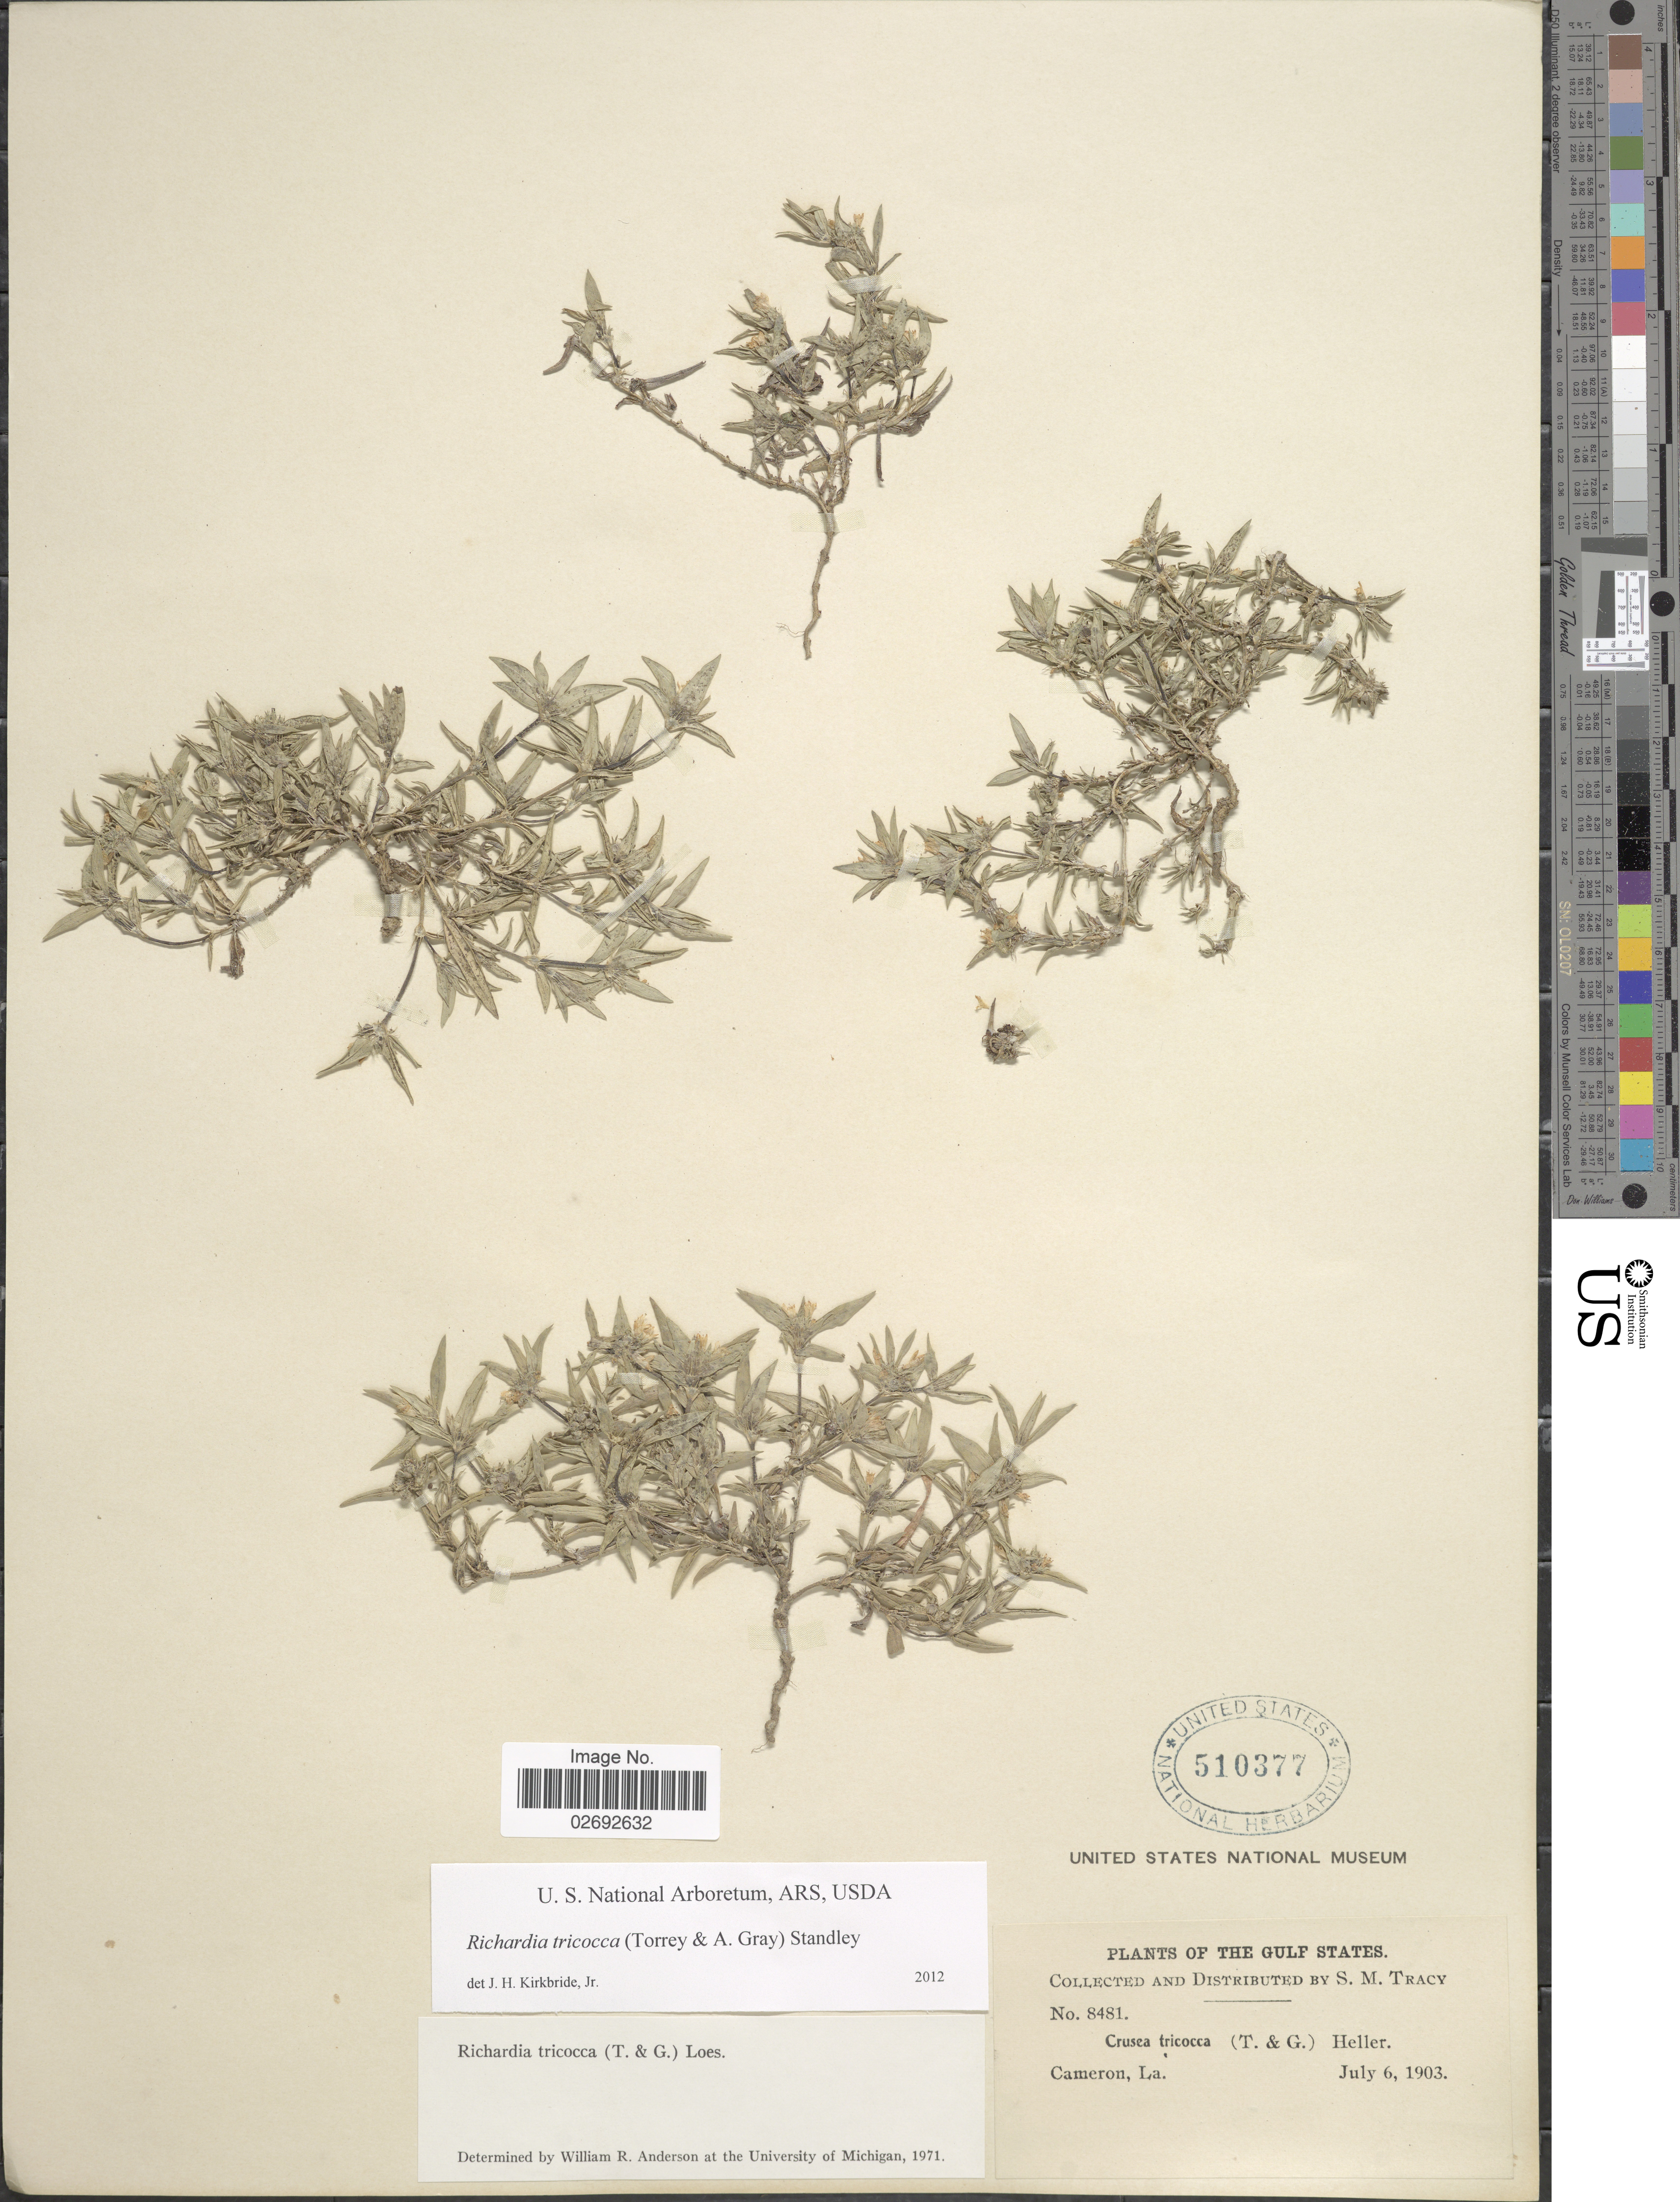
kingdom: Plantae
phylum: Tracheophyta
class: Magnoliopsida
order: Gentianales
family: Rubiaceae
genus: Richardia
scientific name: Richardia tricocca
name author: (Torr.) Standl.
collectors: S. M. Tracy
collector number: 8481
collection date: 1903-07-06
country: United States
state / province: Louisiana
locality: The Gulf States, Cameron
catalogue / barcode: US 510377